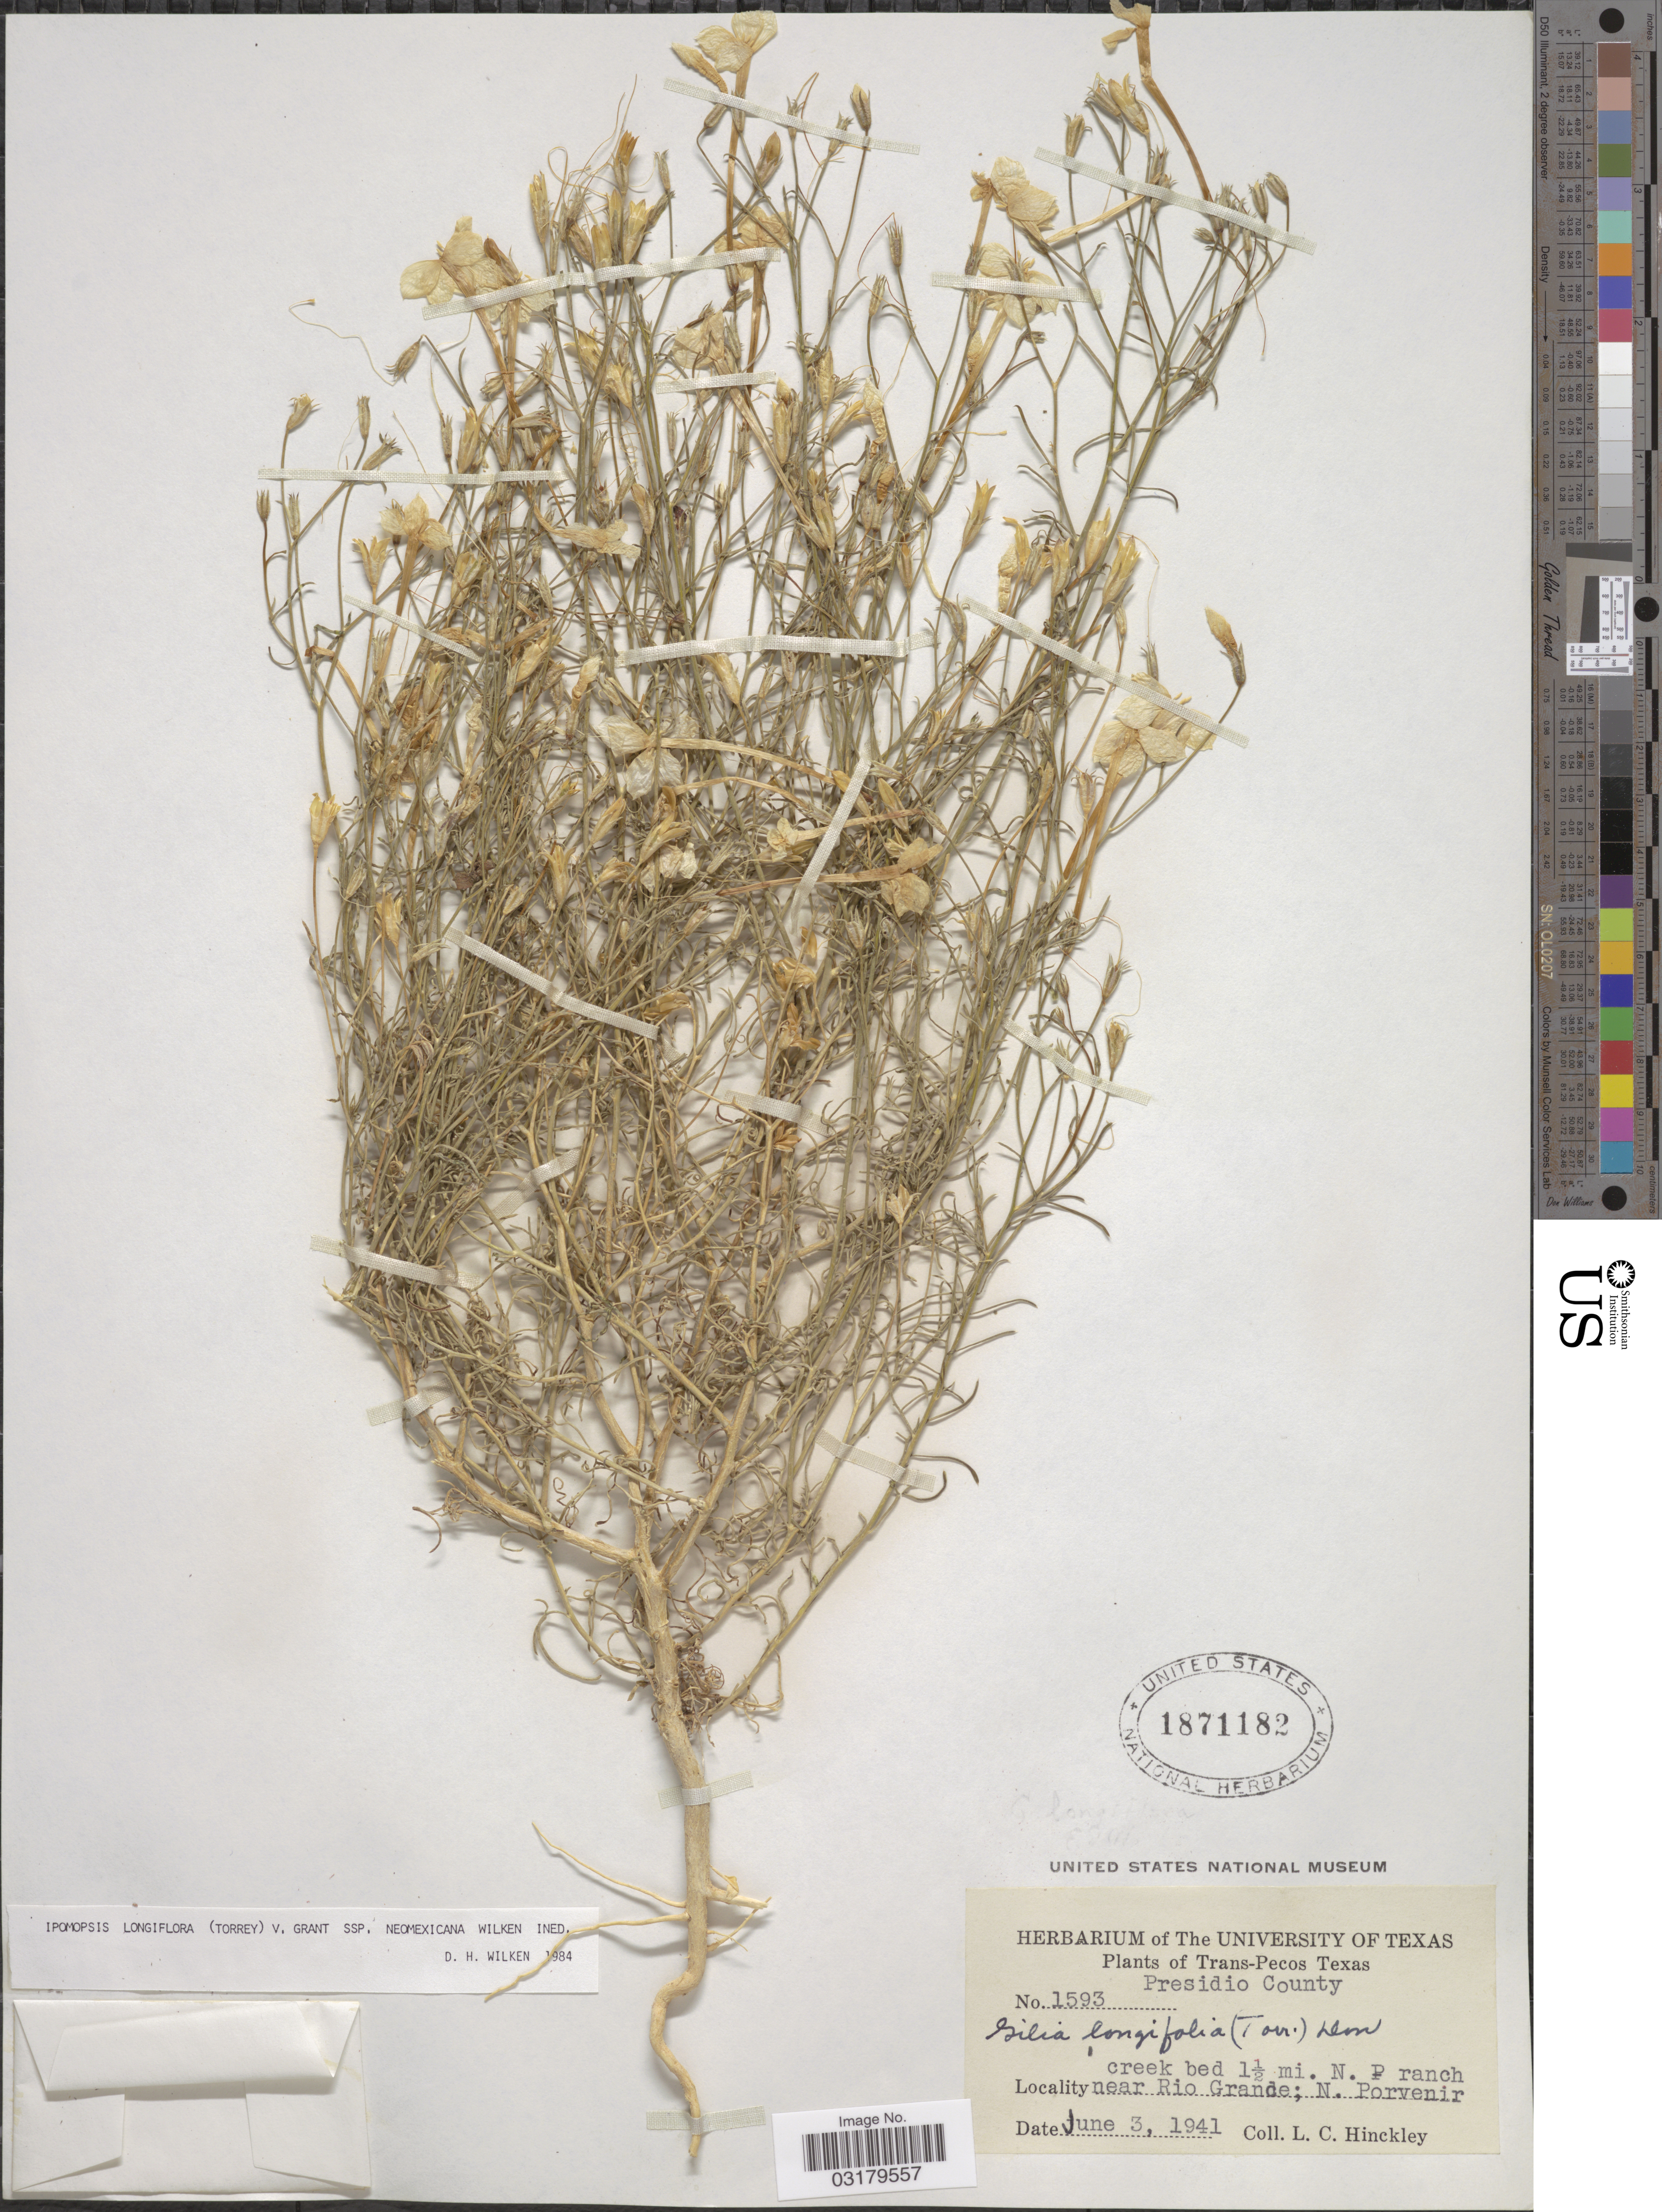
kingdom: Plantae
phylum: Tracheophyta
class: Magnoliopsida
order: Ericales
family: Polemoniaceae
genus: Ipomopsis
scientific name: Ipomopsis longiflora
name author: (Torr.) V.E. Grant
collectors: L. Hinckley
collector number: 1593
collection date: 1941-06-03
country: United States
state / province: Texas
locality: Trans-Pecos Texas. Presidio County. Creek bed 1½ mi. N. P ranch near Rio Grande; N. Porvenir.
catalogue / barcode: US 1871182